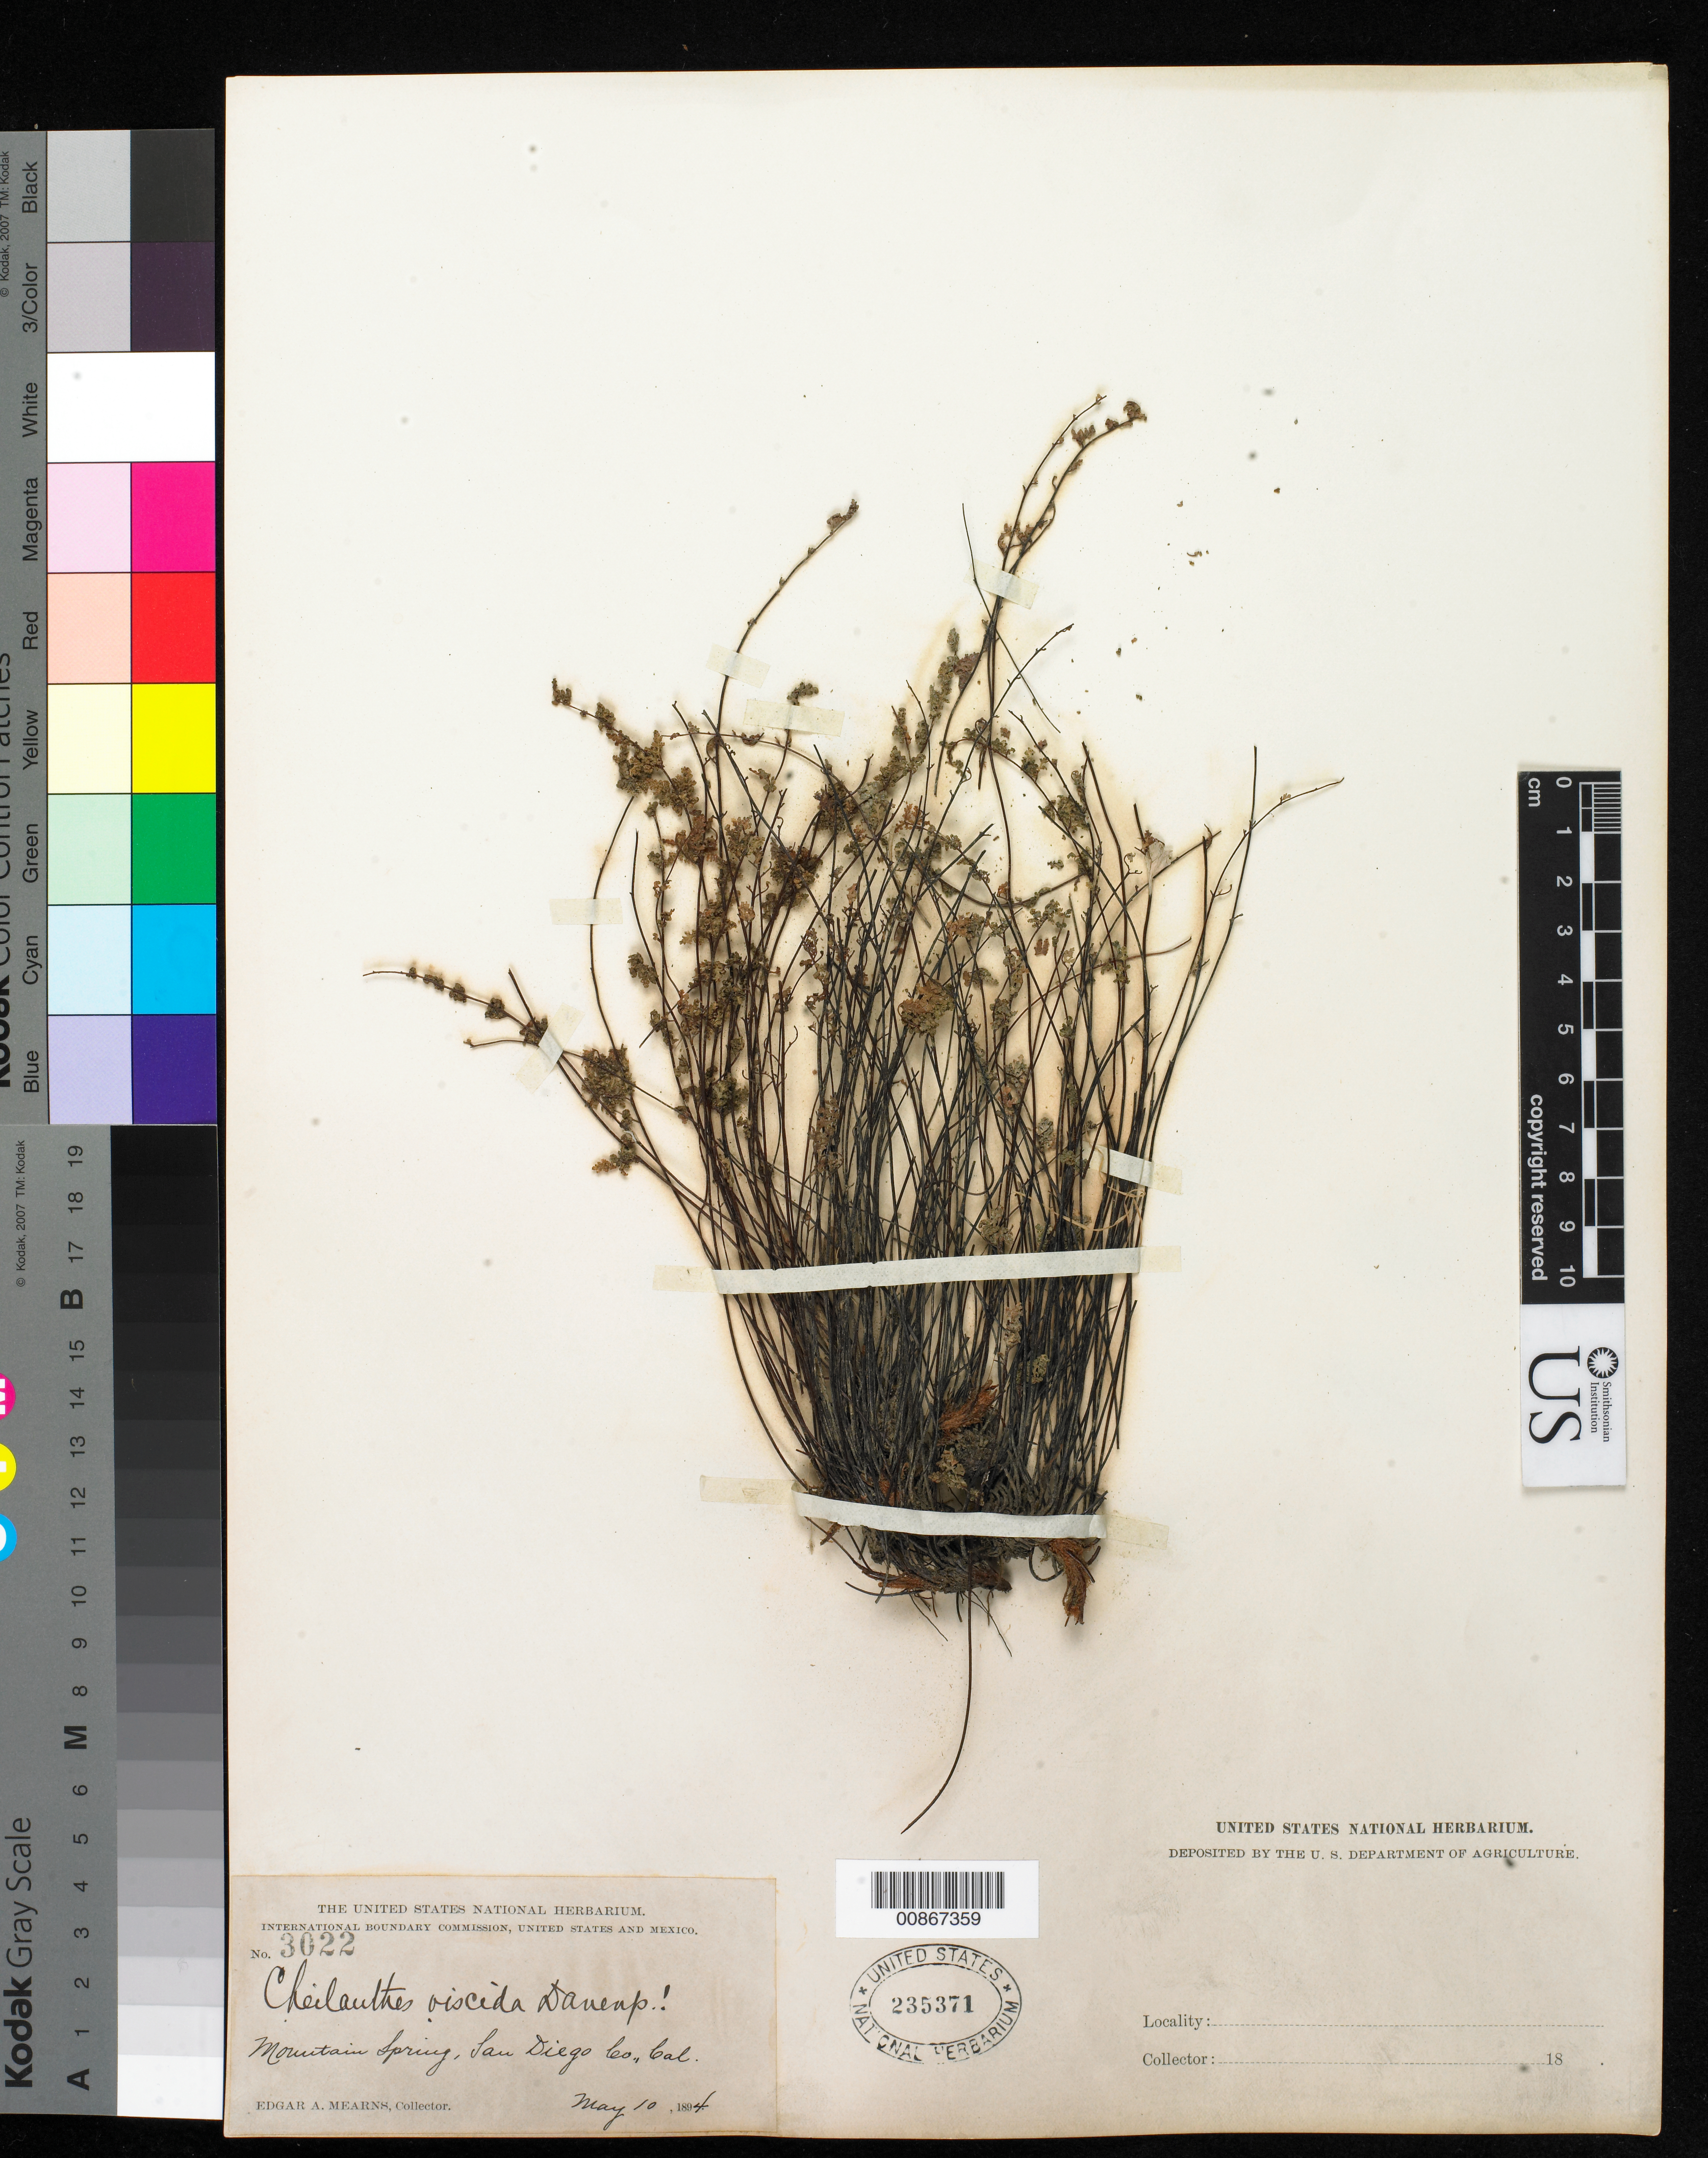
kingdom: Plantae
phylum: Tracheophyta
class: Polypodiopsida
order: Polypodiales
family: Pteridaceae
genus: Myriopteris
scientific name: Myriopteris viscida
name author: (Davenp.) Grusz & Windham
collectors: E. A. Mearns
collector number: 3022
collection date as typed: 10 May 1894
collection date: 1894-05-10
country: United States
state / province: California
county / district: San Diego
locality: Mountain Spring, San Diego County, California.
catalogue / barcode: US 235371